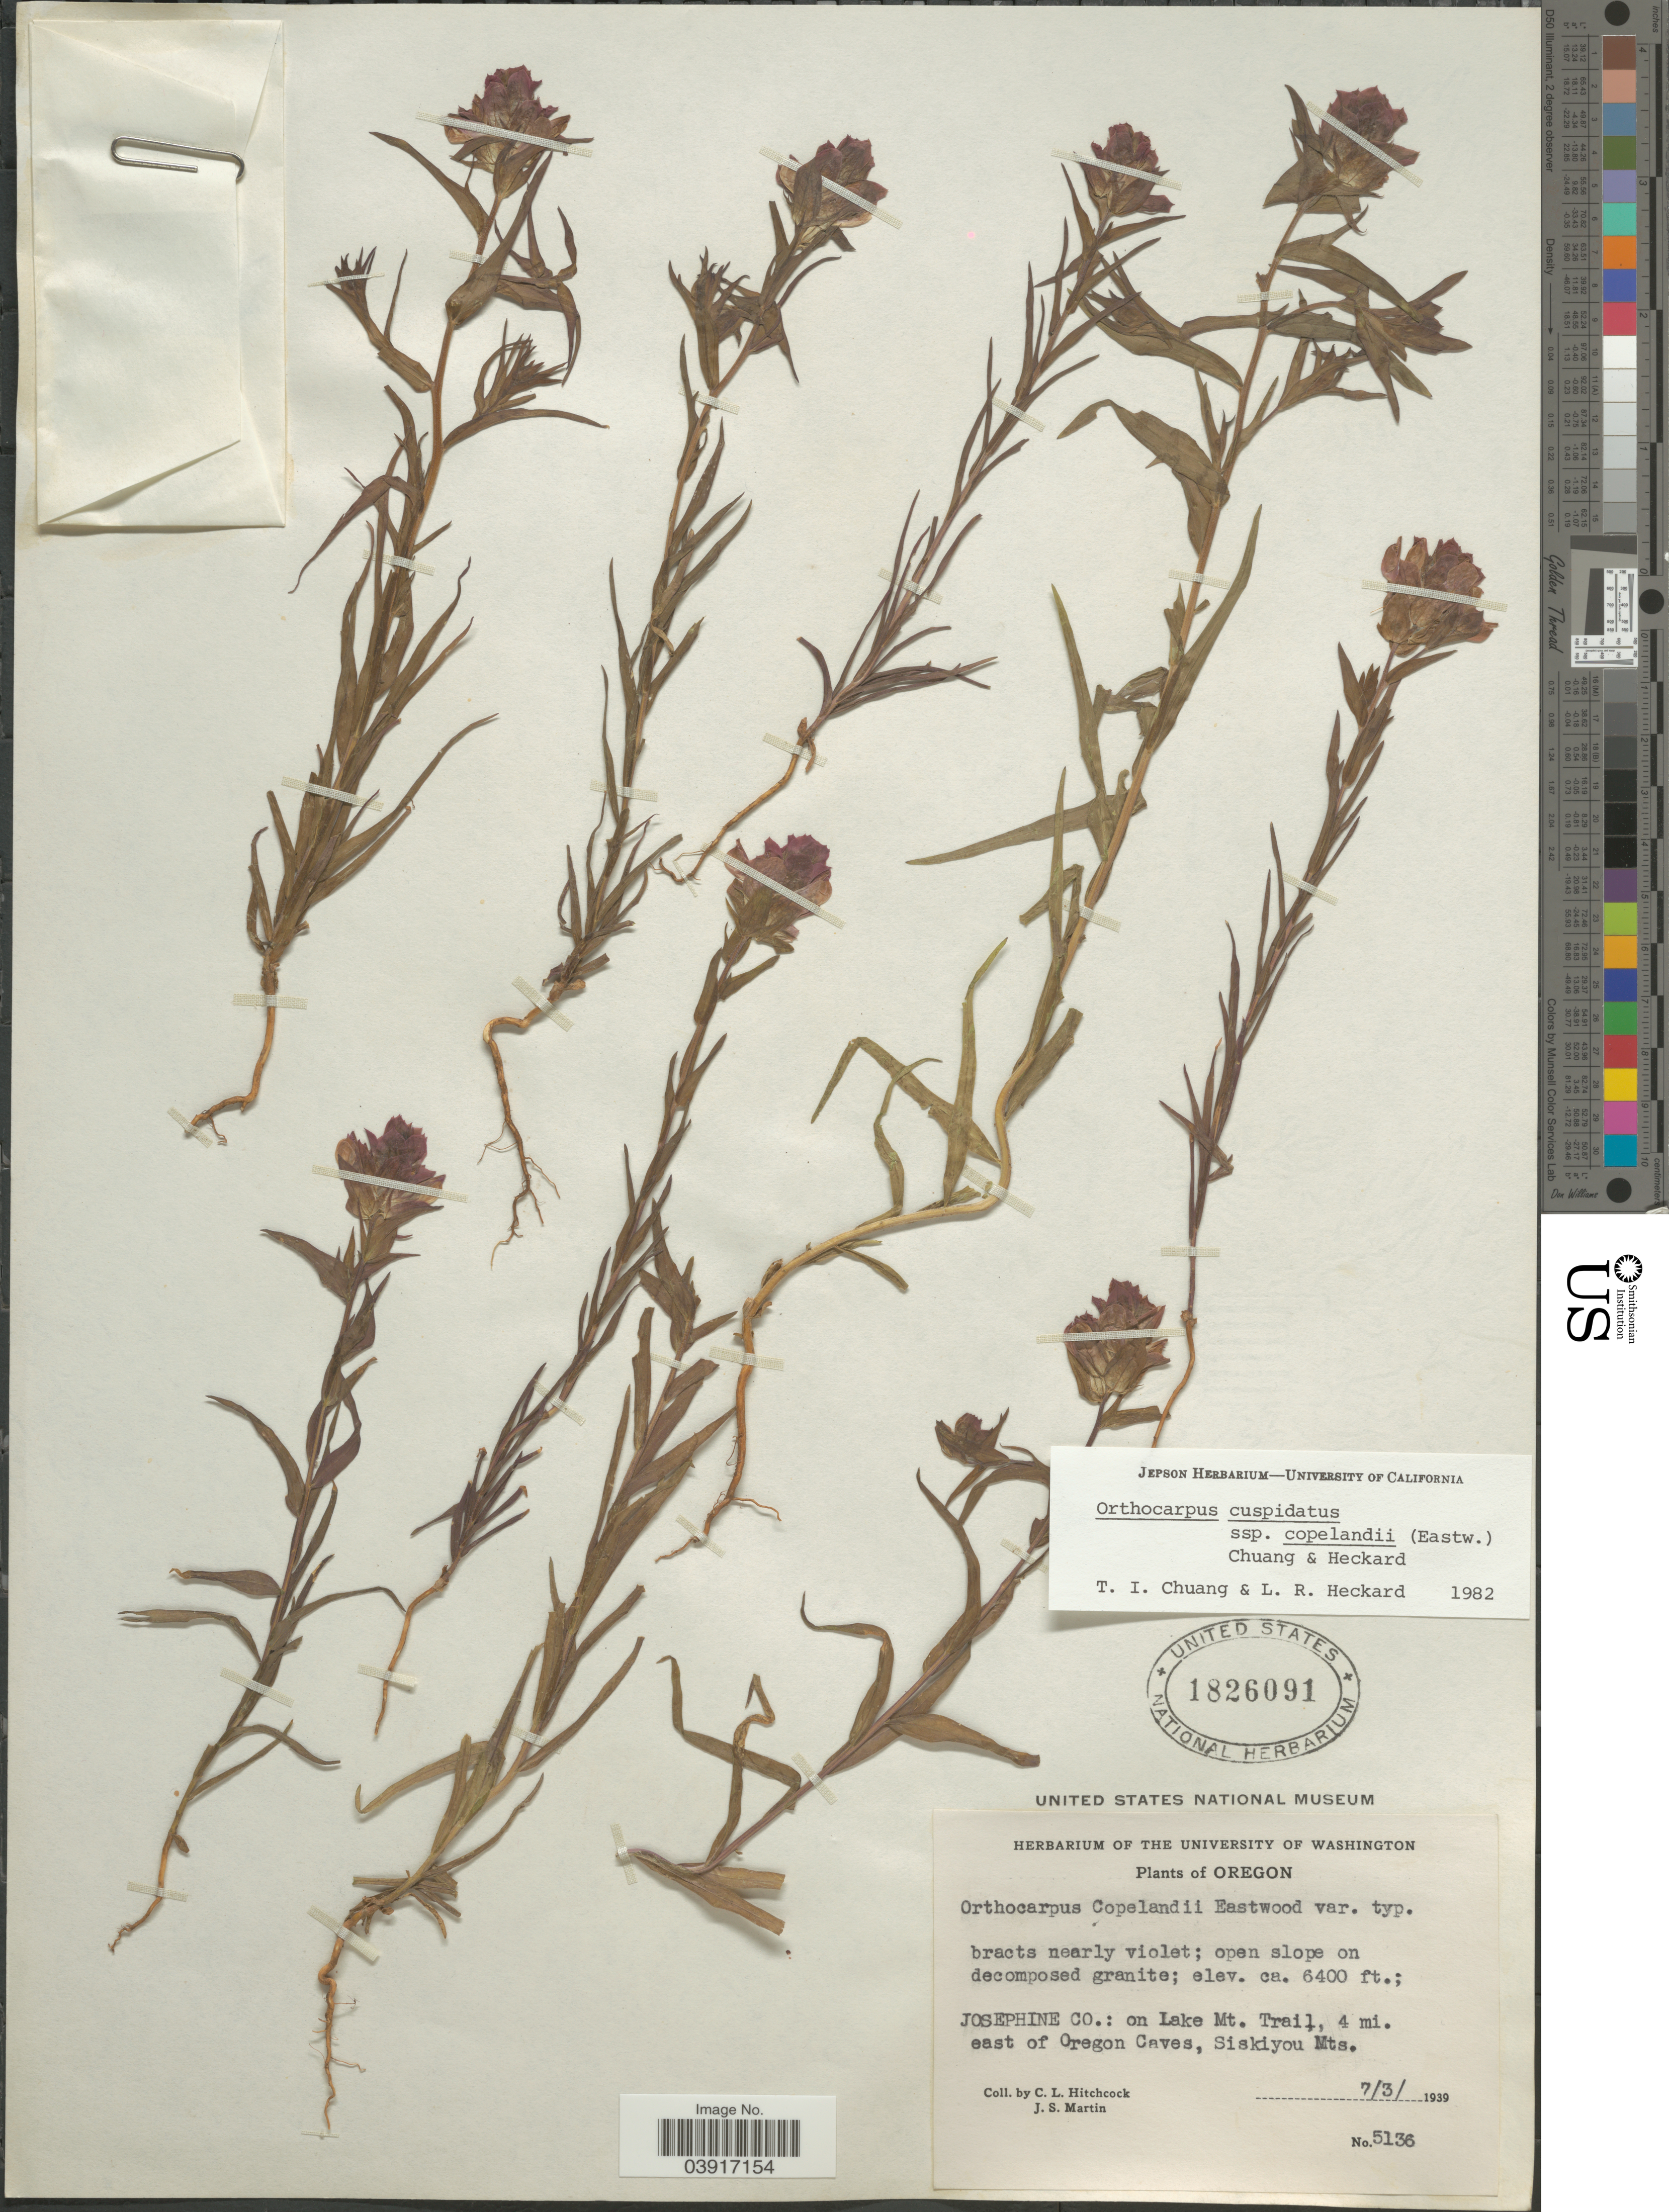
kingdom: Plantae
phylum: Tracheophyta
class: Magnoliopsida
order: Lamiales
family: Orobanchaceae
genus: Orthocarpus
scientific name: Orthocarpus cuspidatus subsp. copelandii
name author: (Eastw.) T.I. Chuang & Heckard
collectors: C. L. Hitchcock & J. S. Martin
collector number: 5136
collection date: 1939-07-03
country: United States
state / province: Oregon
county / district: Josephine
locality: Josephine Co.: on Lake Mt. Trail, 4 mi. east of Oregon Caves, Siskiyou Mts.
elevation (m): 1951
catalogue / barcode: US 1826091